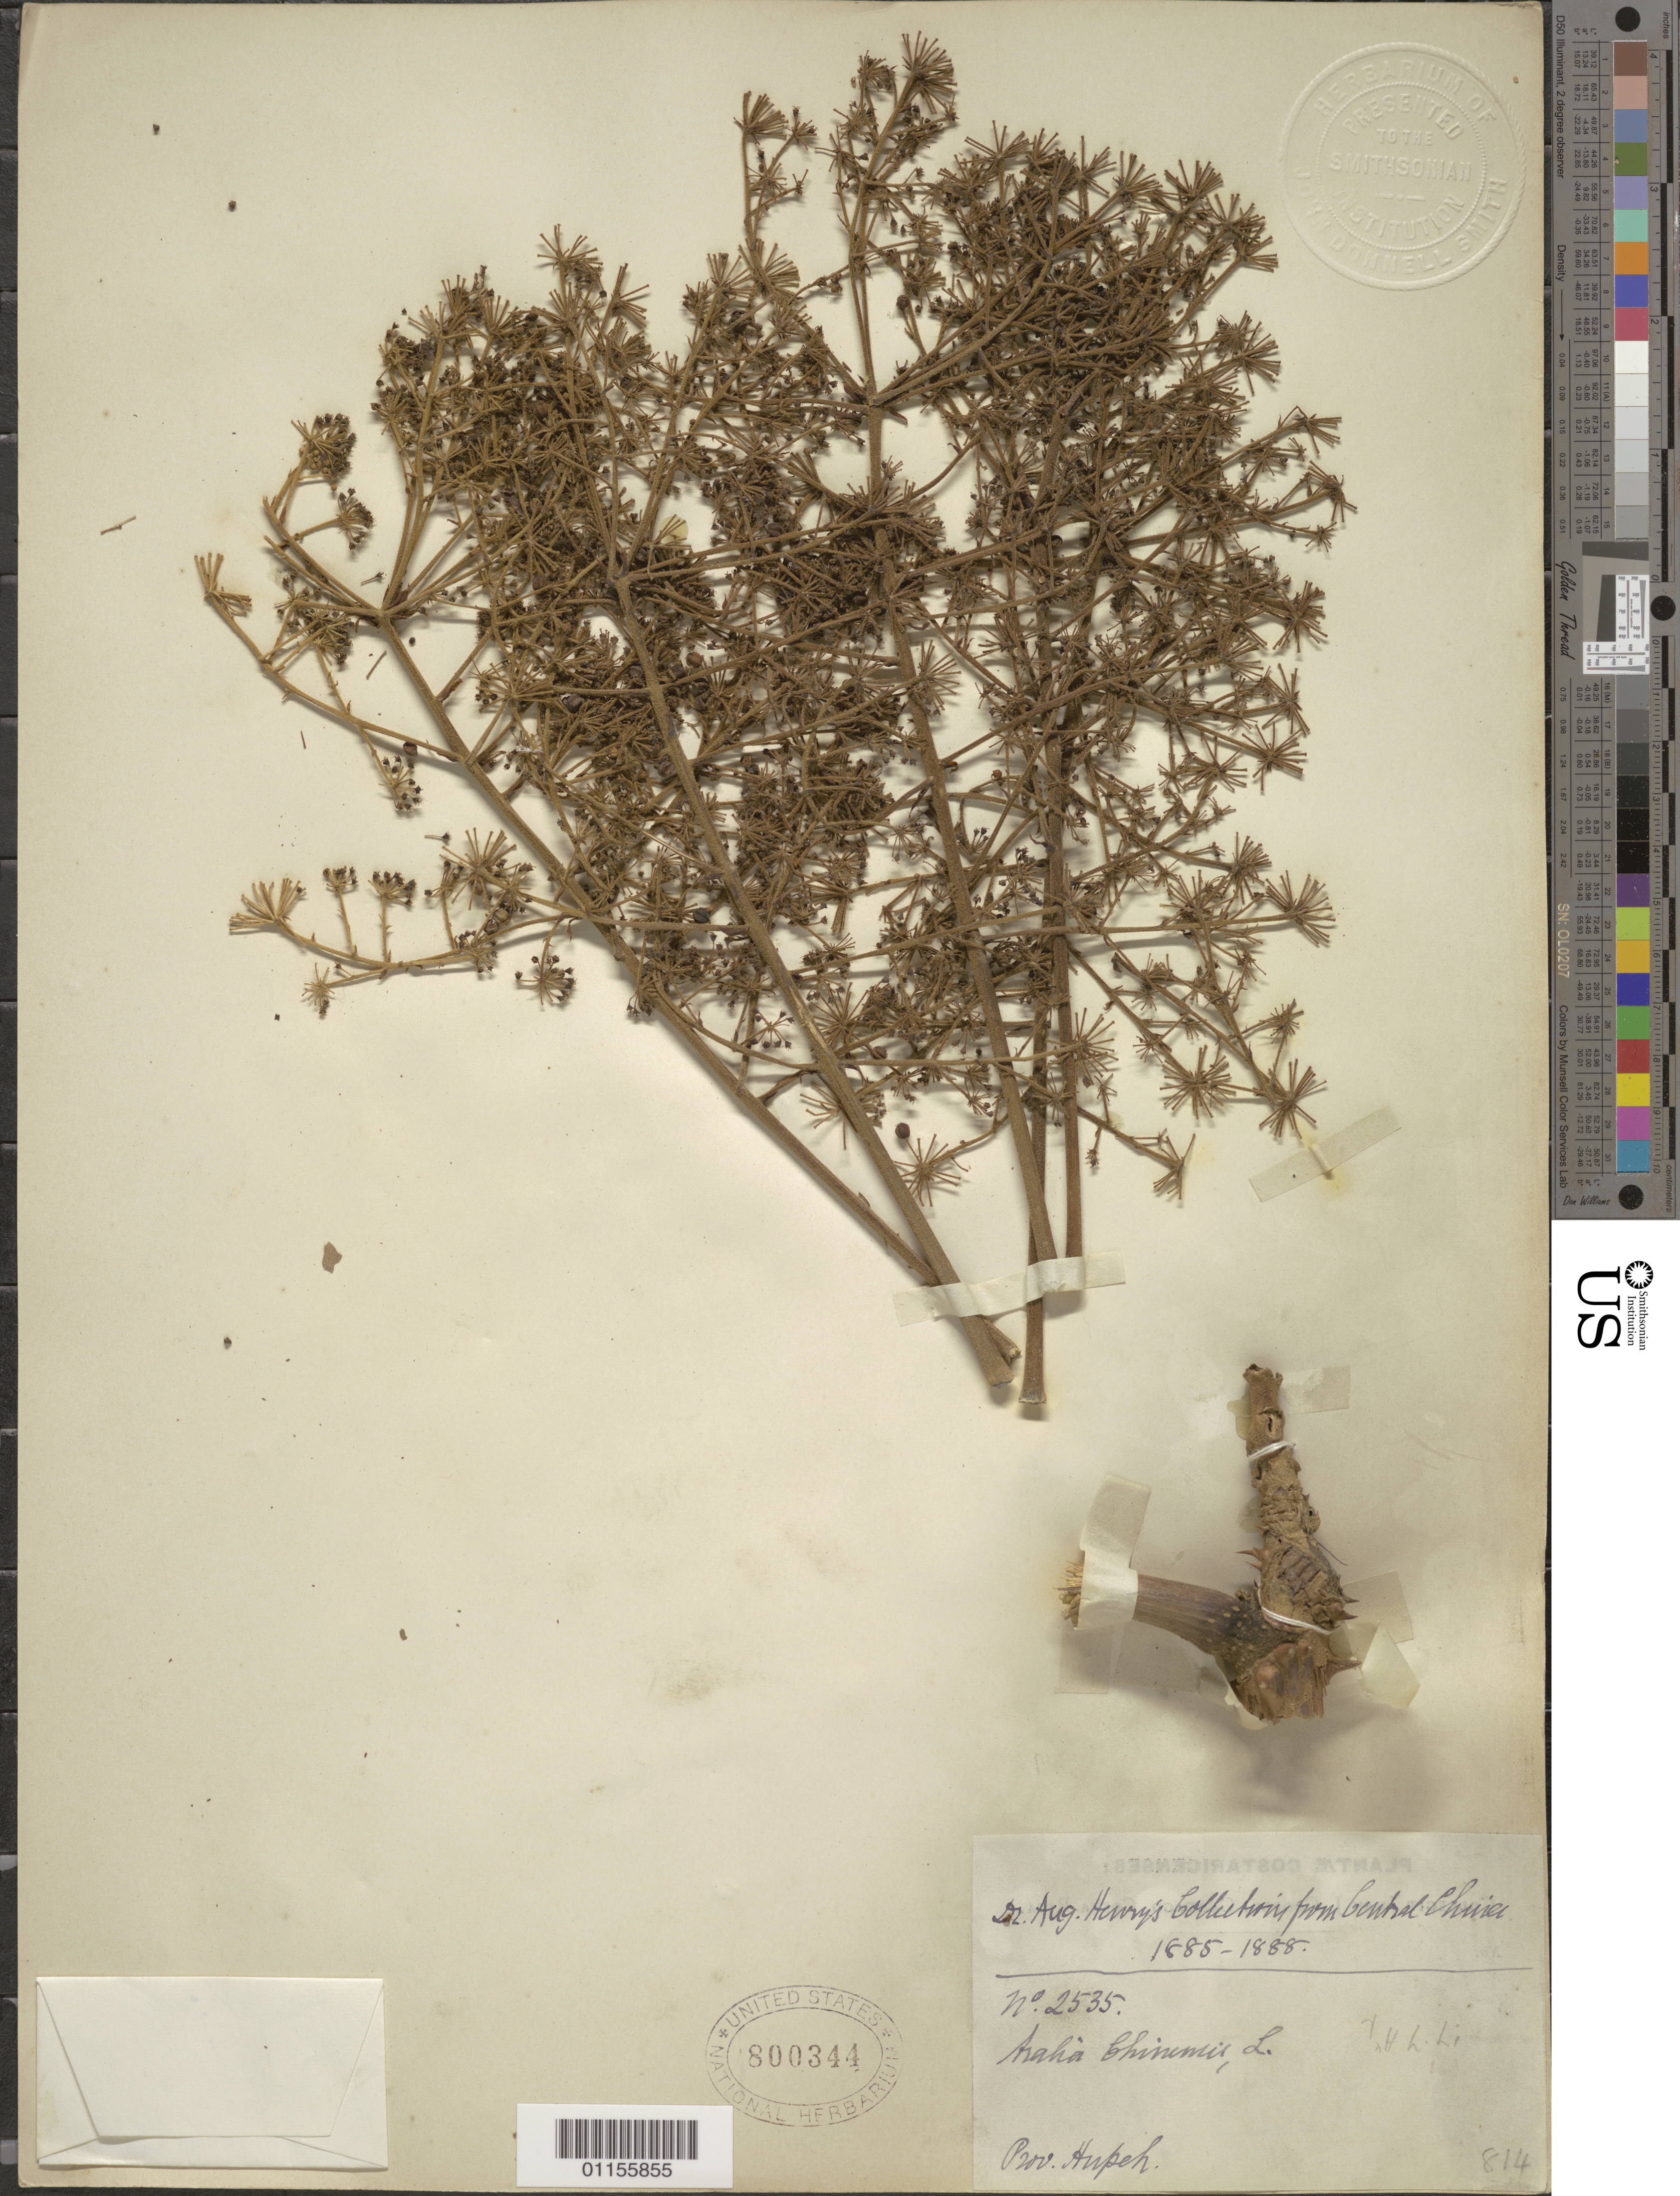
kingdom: Plantae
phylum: Tracheophyta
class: Magnoliopsida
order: Apiales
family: Araliaceae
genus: Aralia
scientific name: Aralia chinensis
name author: L.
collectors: A. Henry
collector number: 2535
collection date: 1885/1888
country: China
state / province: Hubei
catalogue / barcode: US 800344